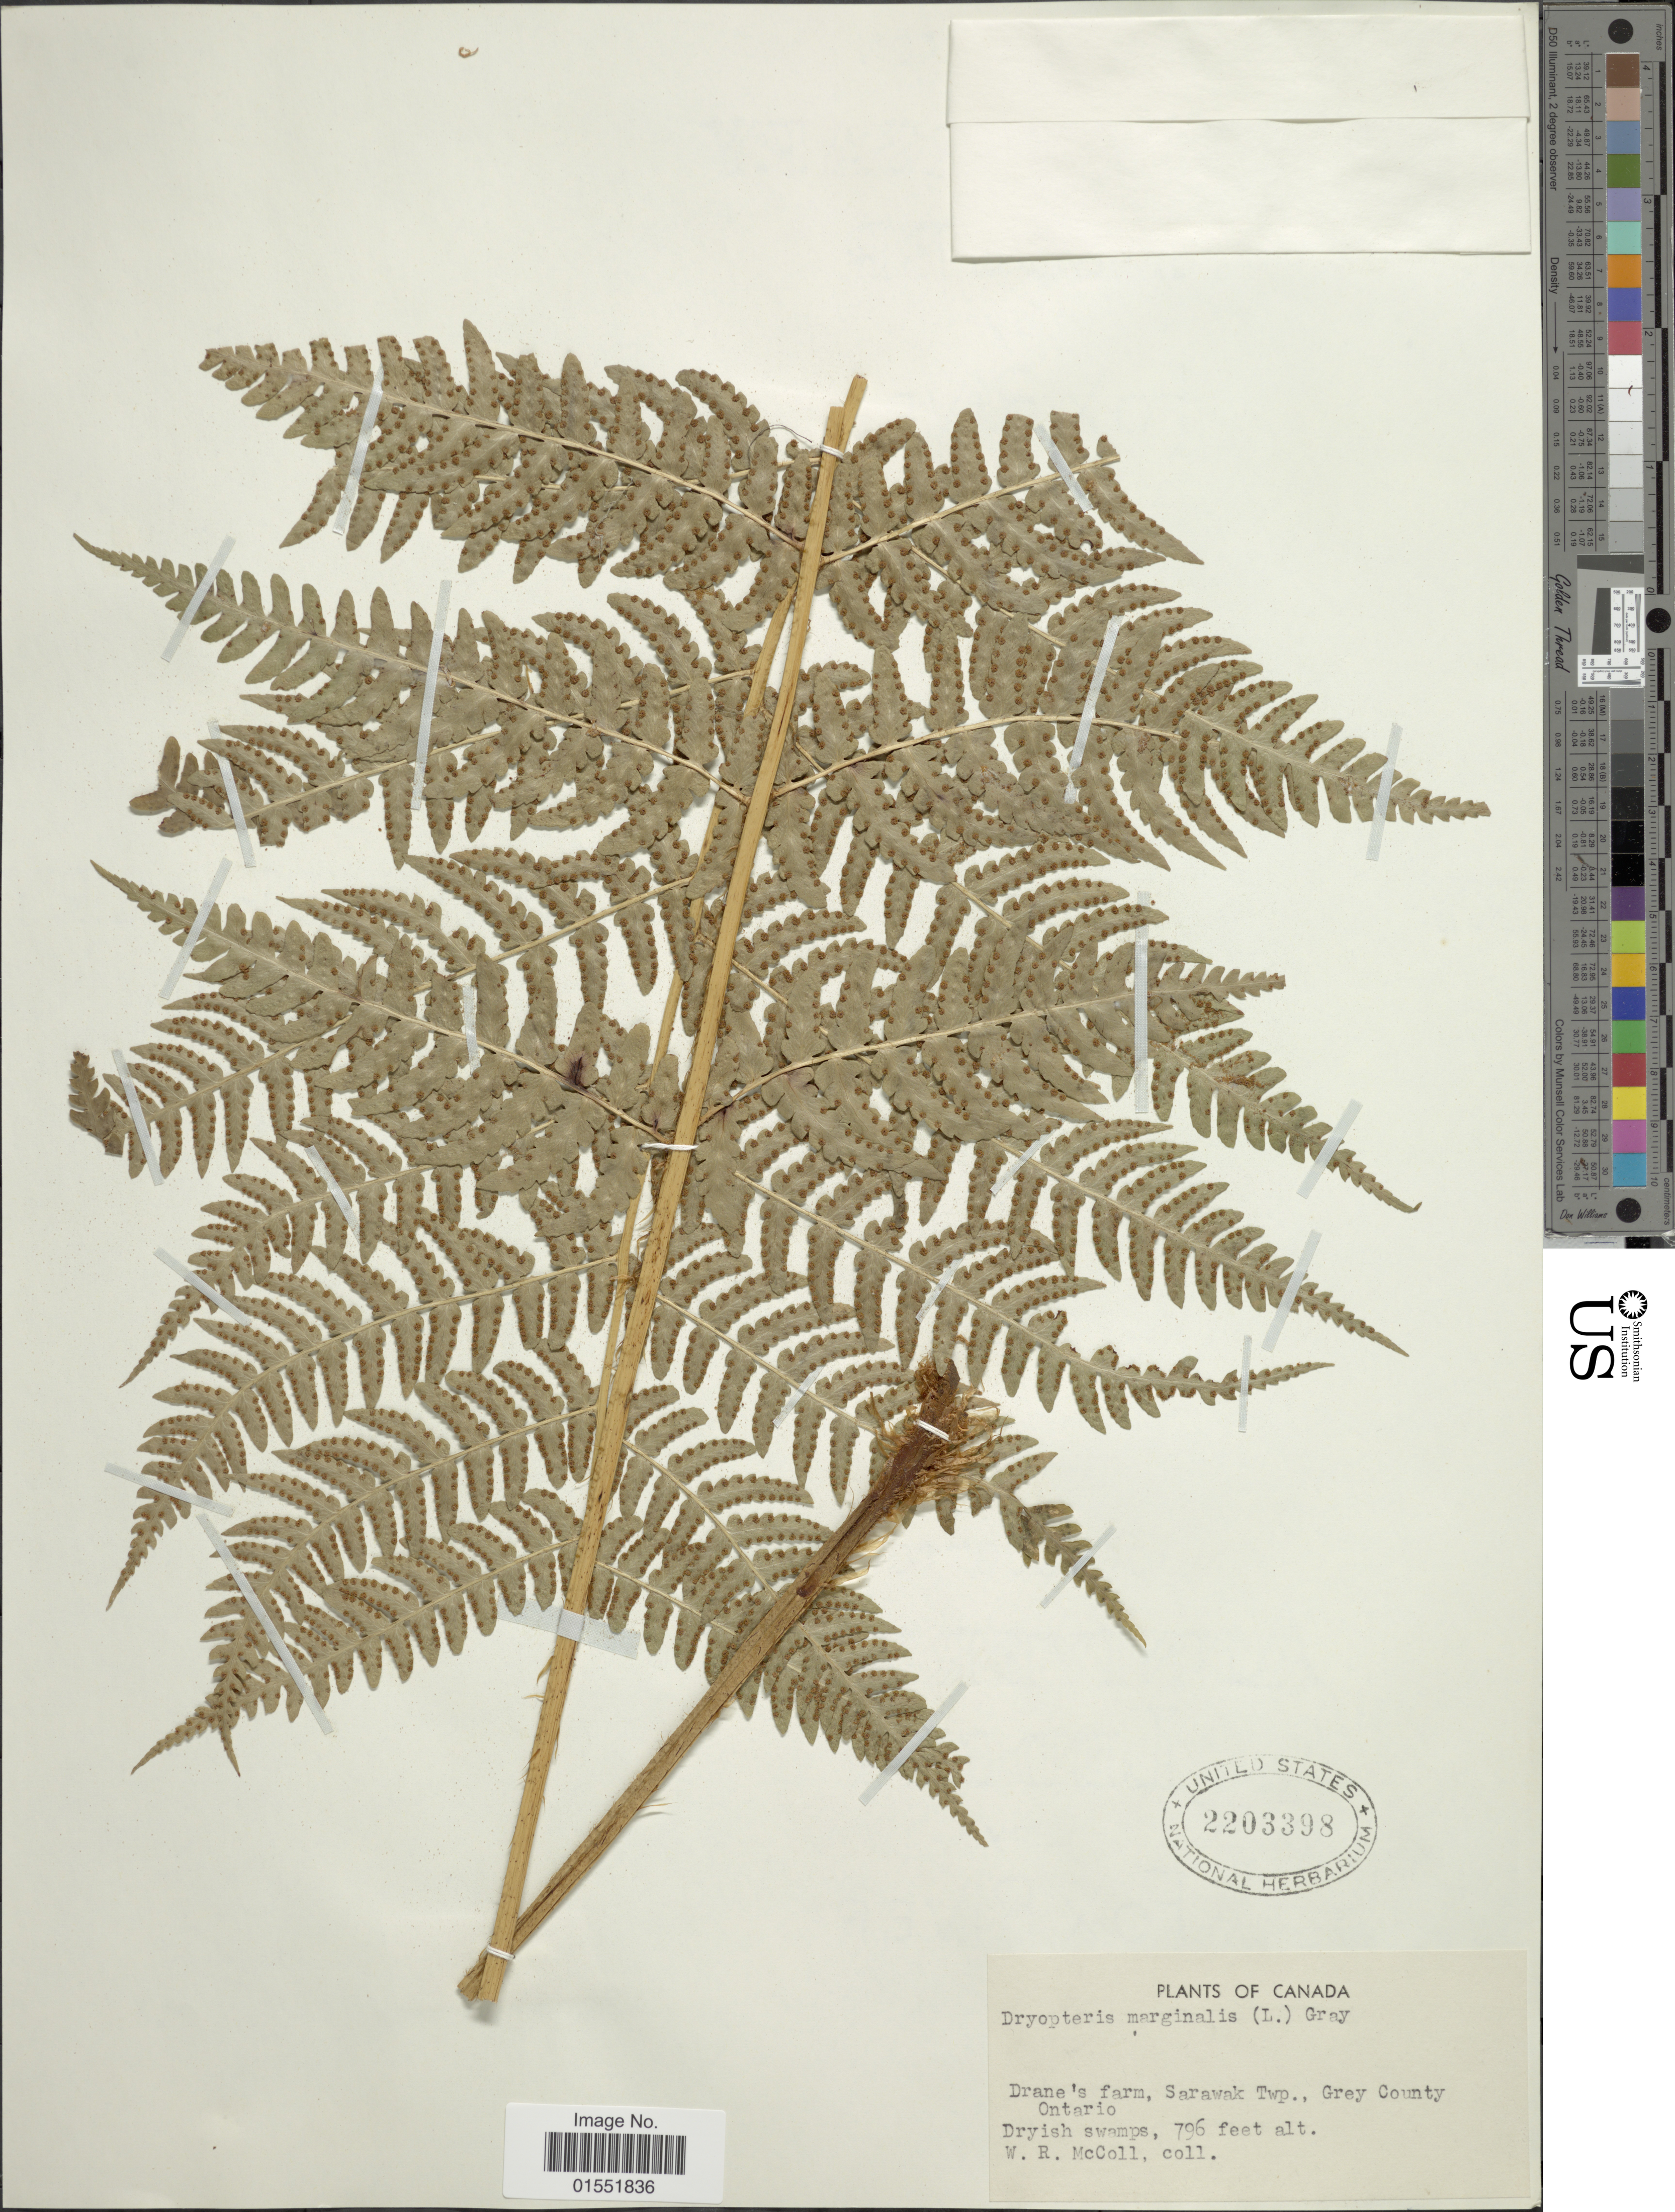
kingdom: Plantae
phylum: Tracheophyta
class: Polypodiopsida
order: Polypodiales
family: Dryopteridaceae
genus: Dryopteris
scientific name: Dryopteris marginalis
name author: (L.) A. Gray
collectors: W. McColl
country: Canada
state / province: Ontario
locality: Drane's farm, Sarawak Twp., Grey County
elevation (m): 243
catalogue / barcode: US 2203398